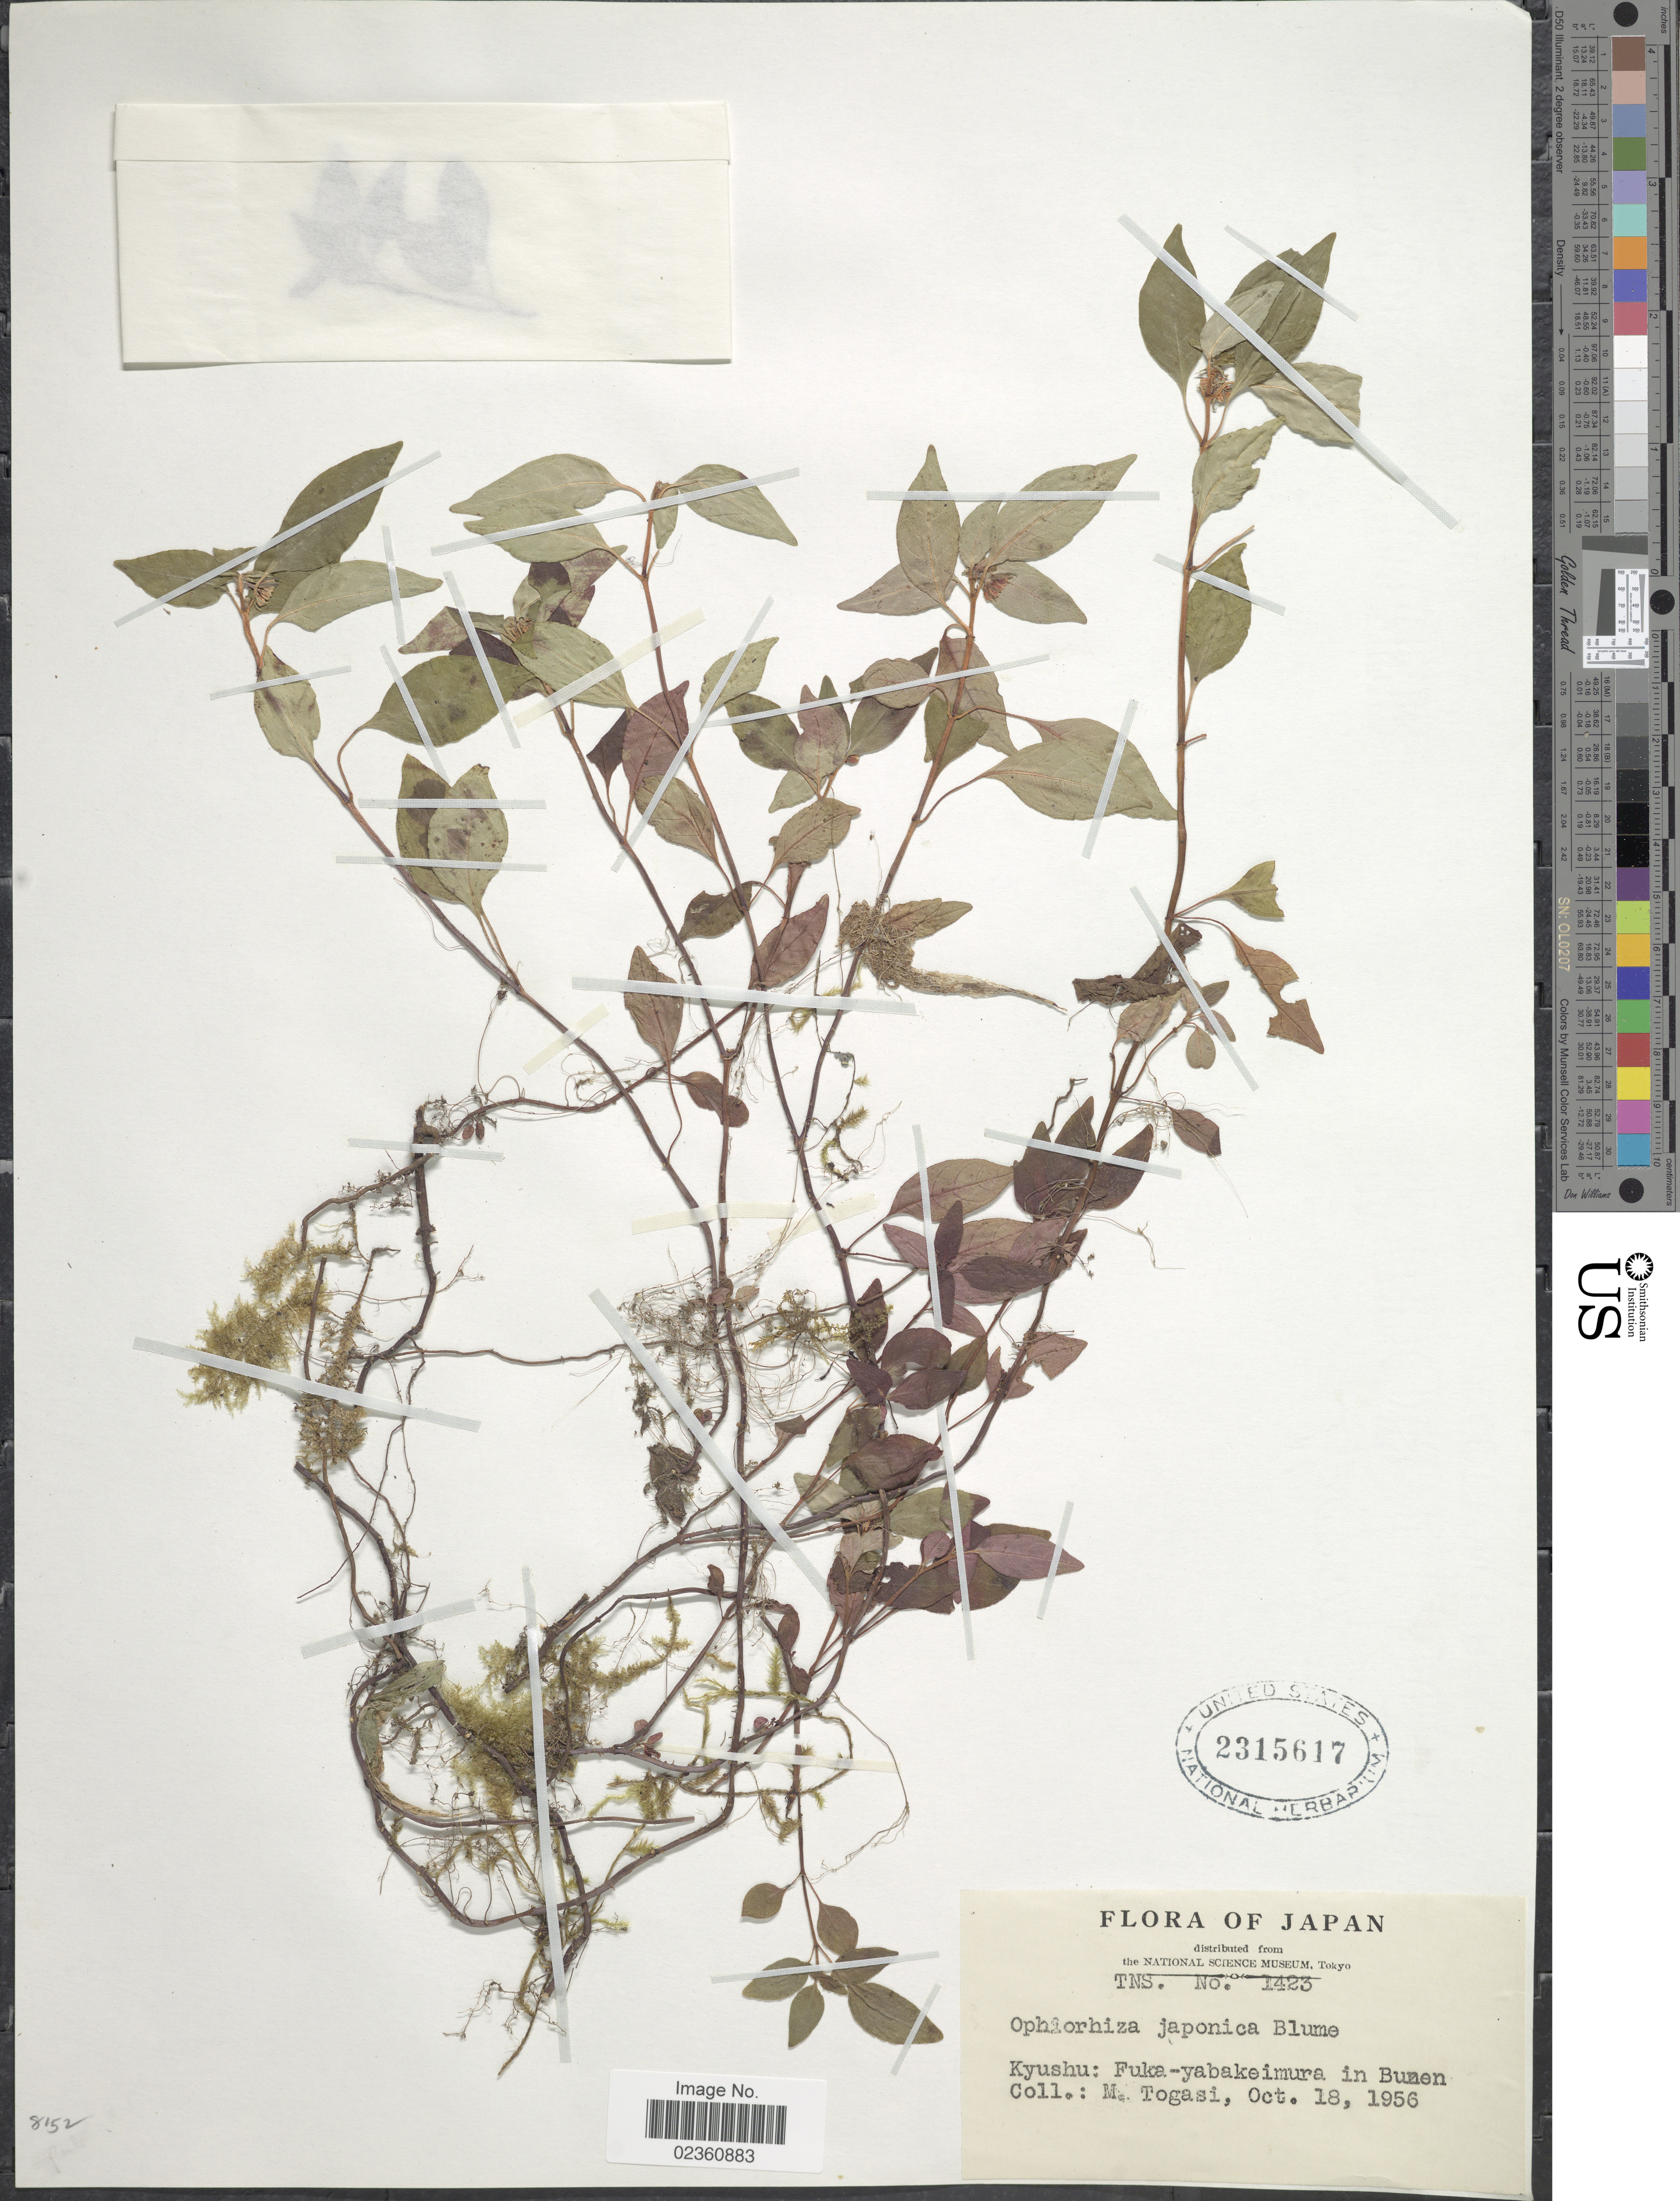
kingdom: Plantae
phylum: Tracheophyta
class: Magnoliopsida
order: Gentianales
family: Rubiaceae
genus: Ophiorrhiza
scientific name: Ophiorrhiza japonica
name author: Blume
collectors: M. Togasi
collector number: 1423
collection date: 1956-10-18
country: Japan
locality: Kyushu: Fuka-yabakeimura in Bunen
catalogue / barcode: US 2315617